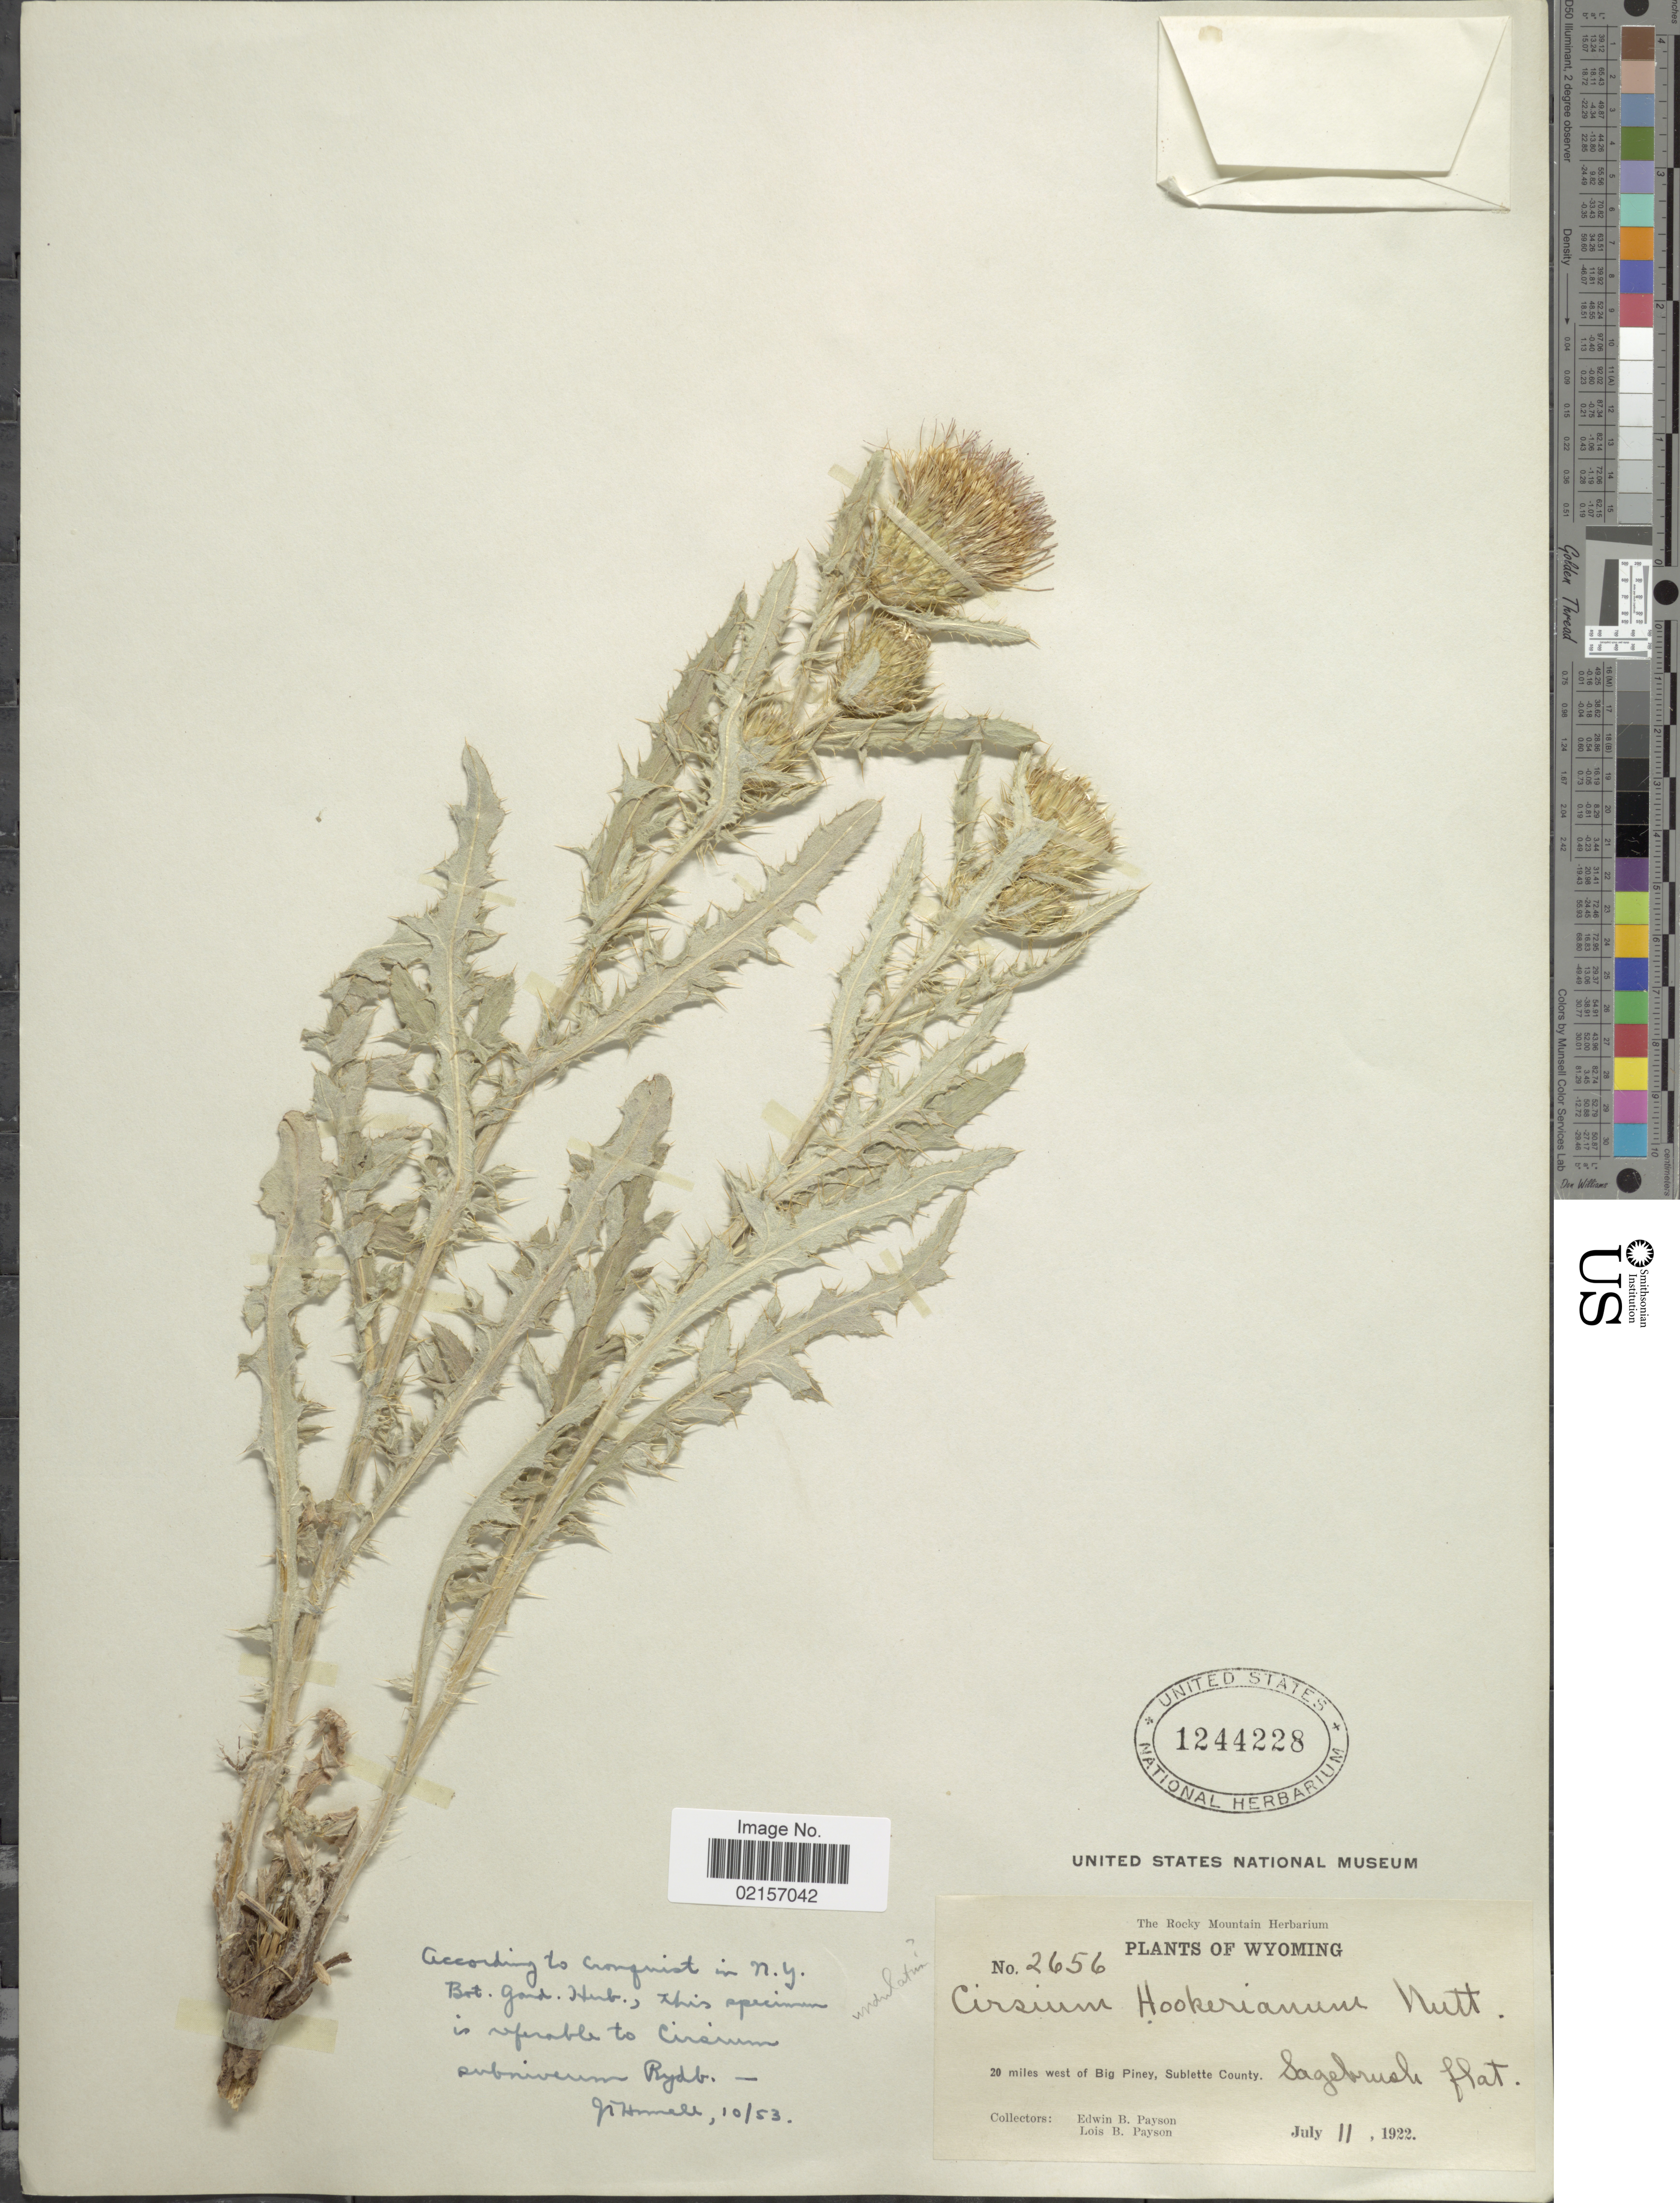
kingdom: Plantae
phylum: Tracheophyta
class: Magnoliopsida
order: Asterales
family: Asteraceae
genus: Cirsium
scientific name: Cirsium hookerianum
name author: Nutt.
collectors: E. B. Payson & L. Payson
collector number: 2656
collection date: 1922-07-11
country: United States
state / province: Wyoming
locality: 20 miles west of Big Pinety, Sublette County, Sagebrush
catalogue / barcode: US 1244228